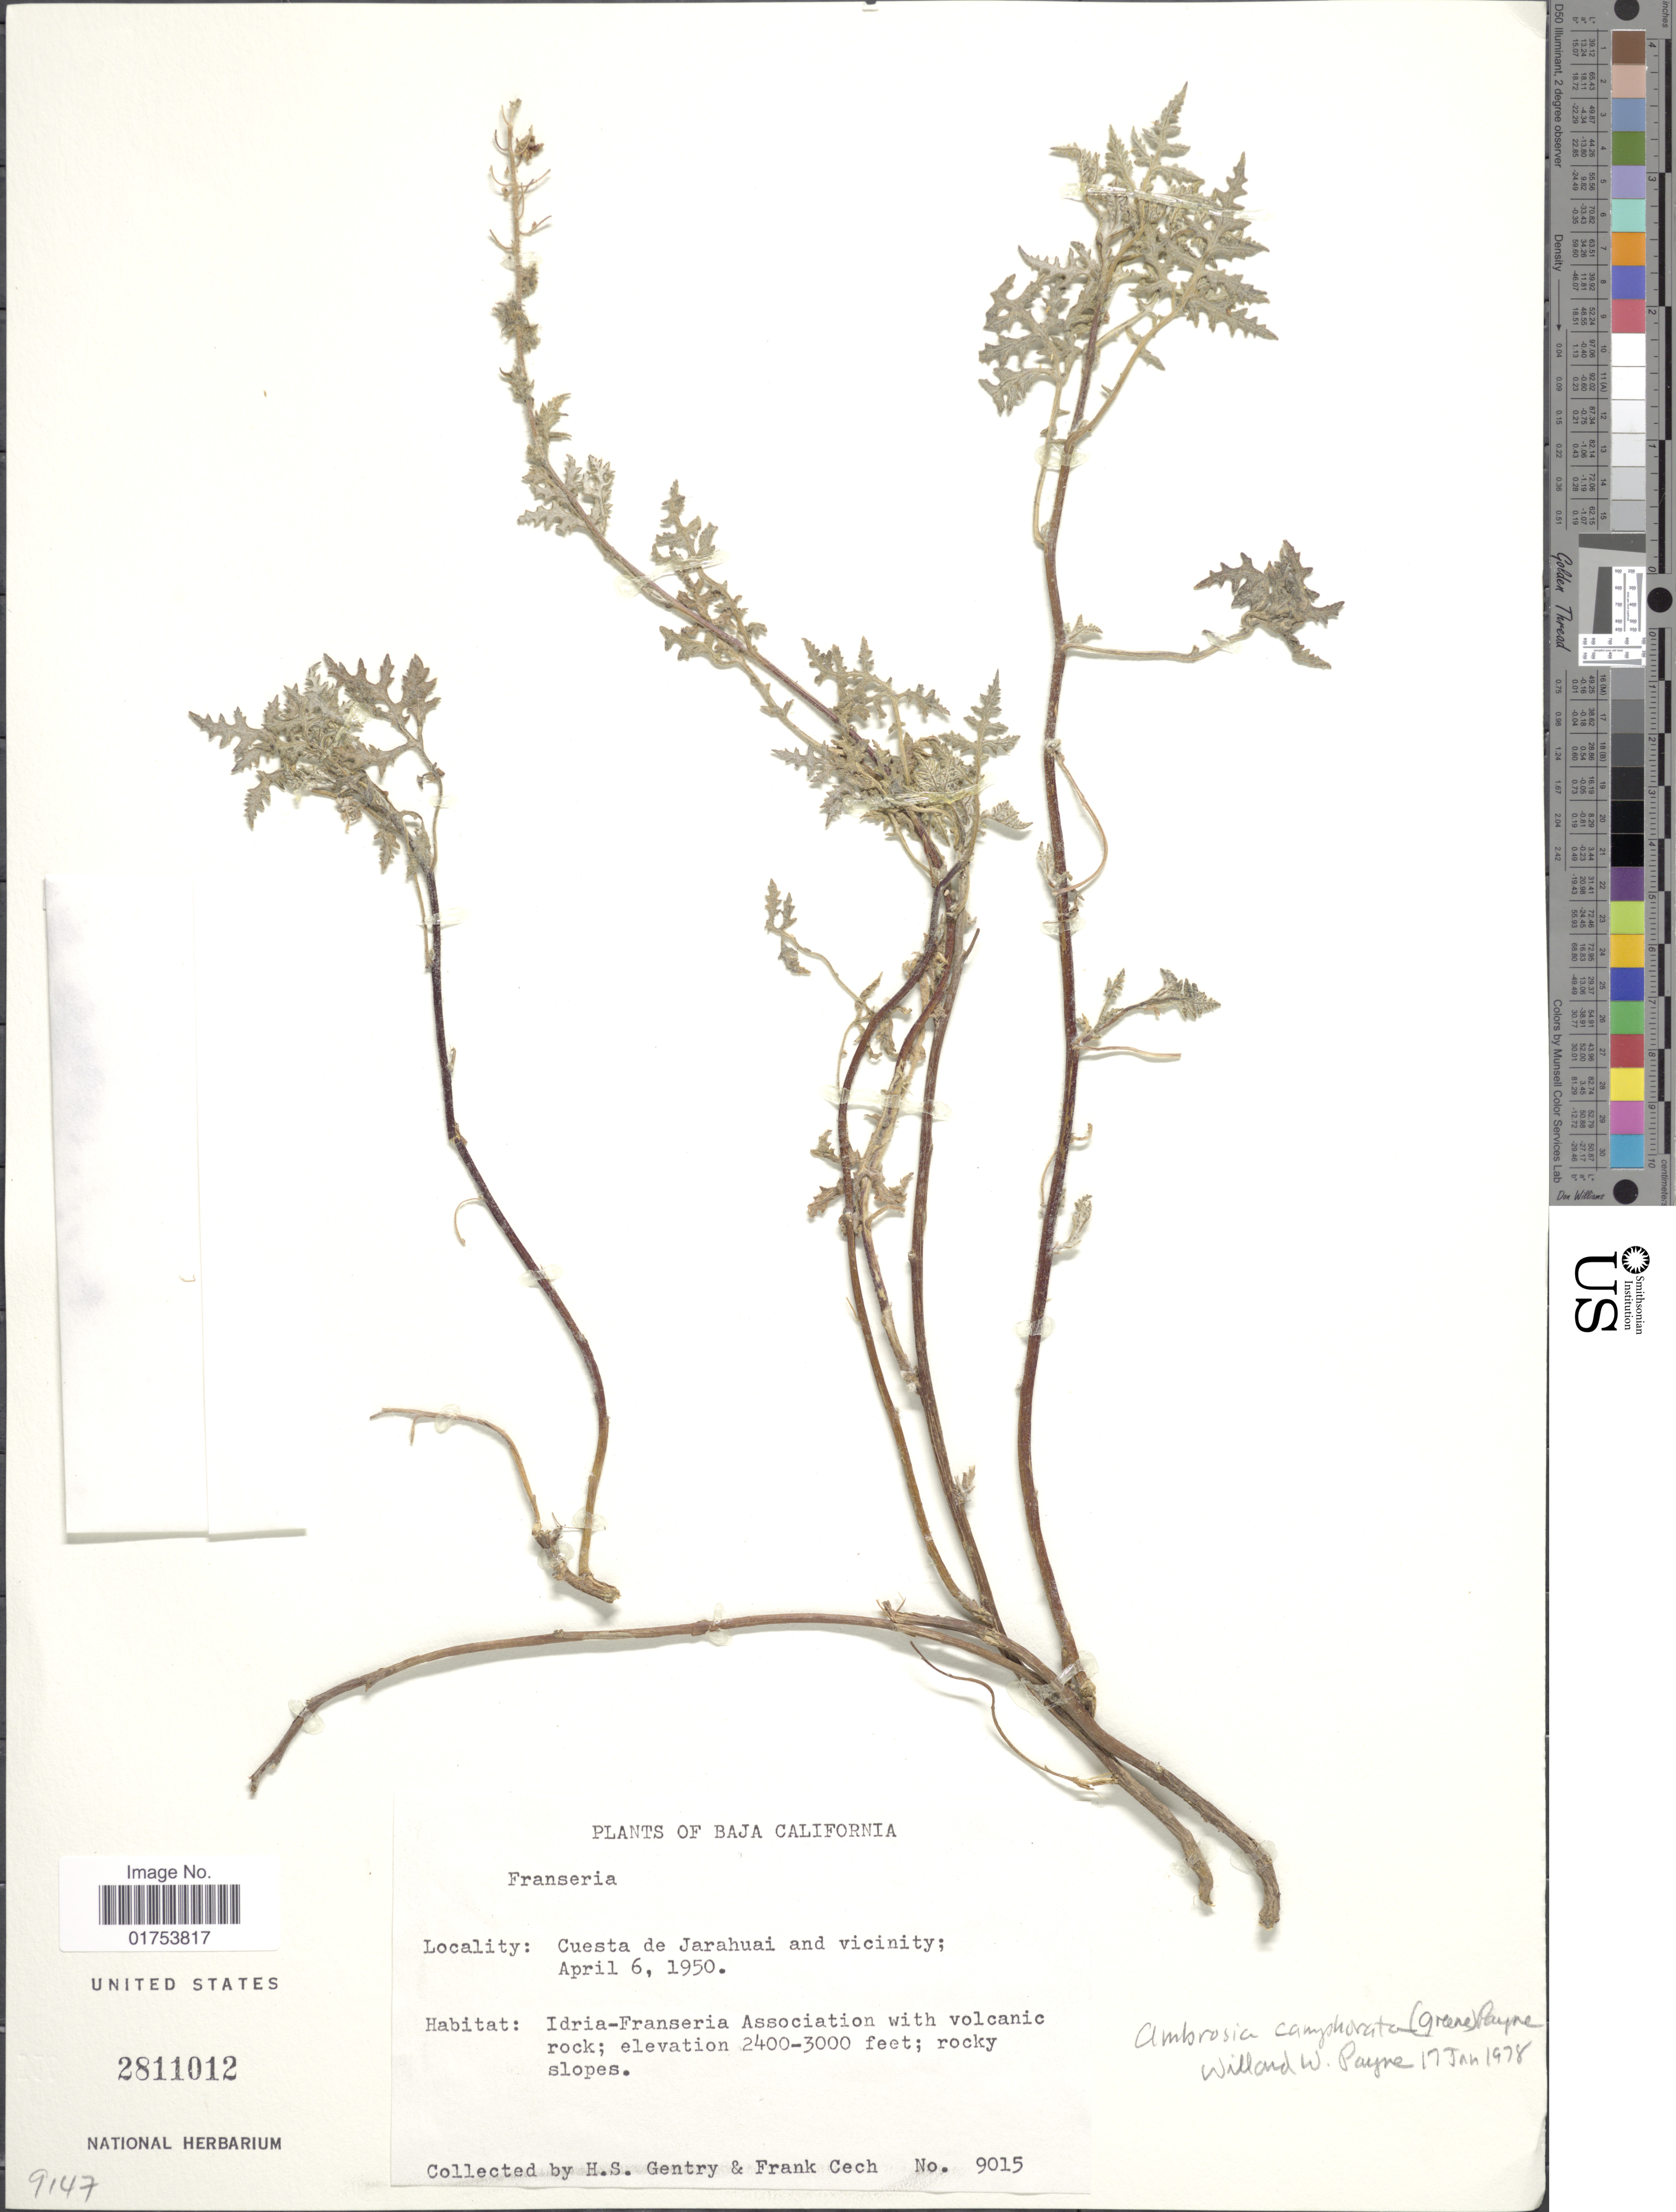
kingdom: Plantae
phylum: Tracheophyta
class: Magnoliopsida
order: Asterales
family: Asteraceae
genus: Ambrosia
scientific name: Ambrosia camphorata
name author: (Greene) W.W.Payne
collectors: H. S. Gentry & F. Cech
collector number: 9015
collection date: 1950-04-06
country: Mexico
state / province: Baja California Norte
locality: Cuesta de Jarahuai and vicinity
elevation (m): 732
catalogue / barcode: US 2811012